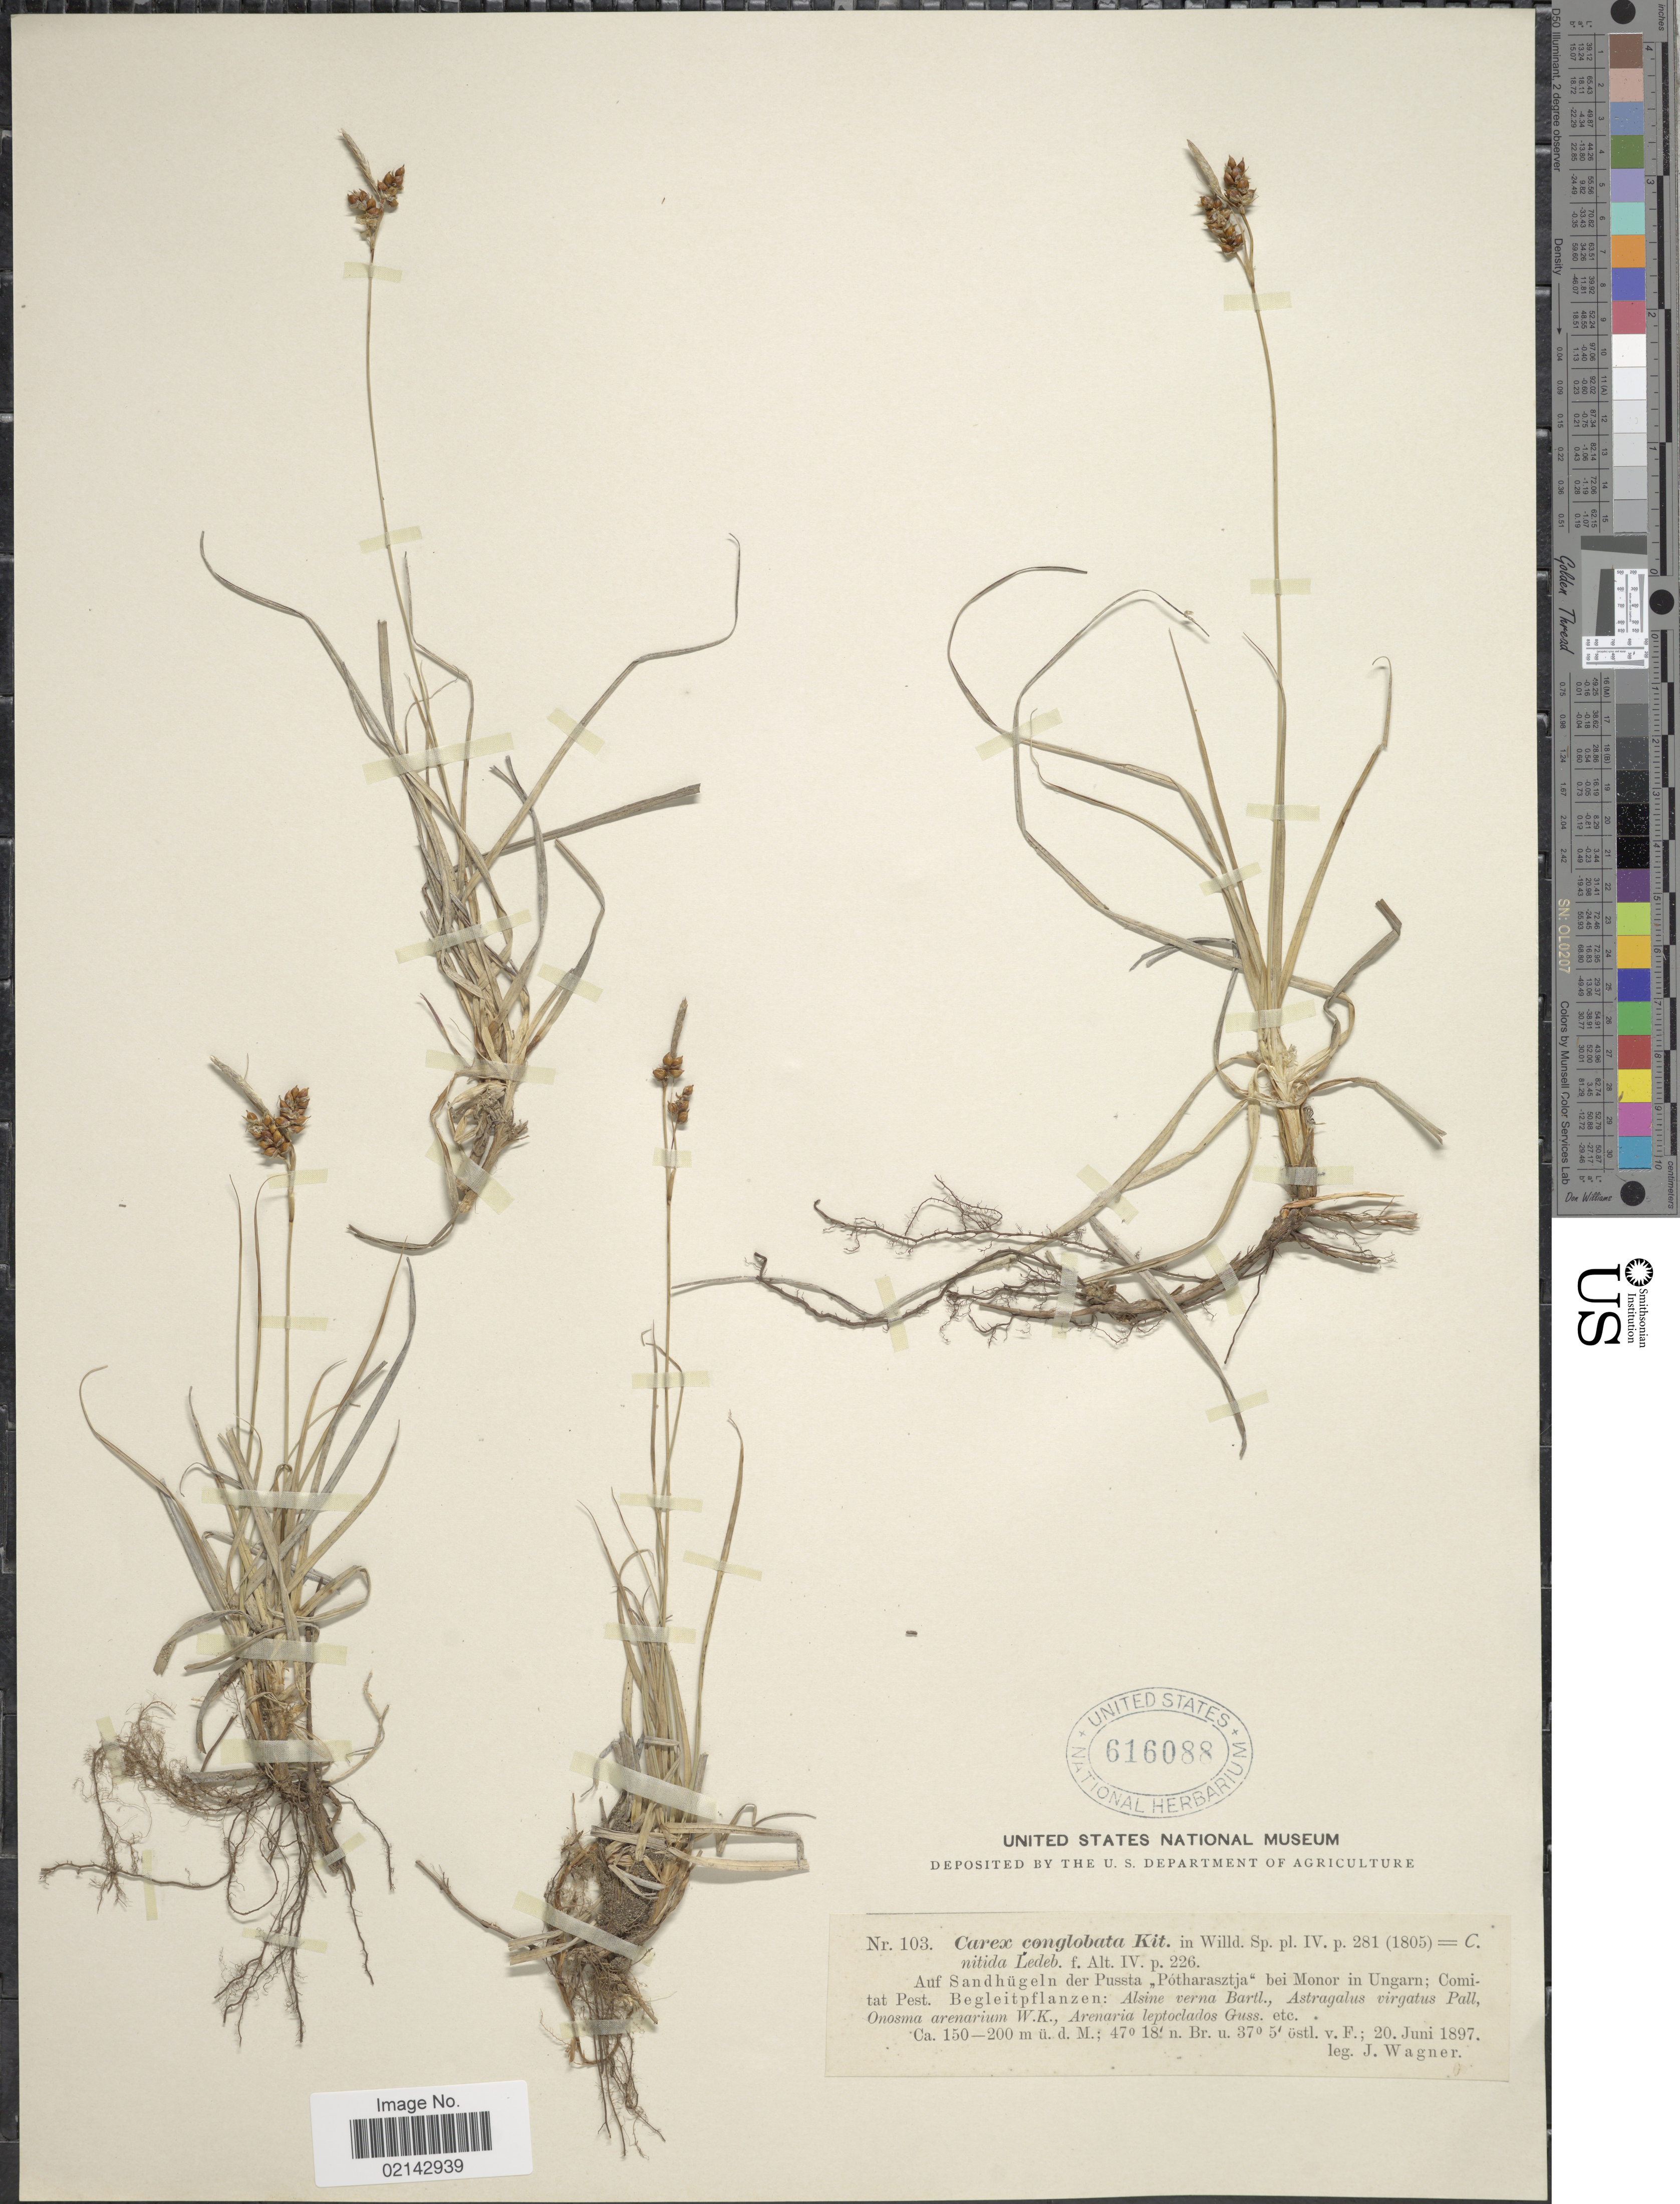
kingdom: Plantae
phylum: Tracheophyta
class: Liliopsida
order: Poales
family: Cyperaceae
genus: Carex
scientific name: Carex supina subsp. supina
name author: Willd. ex Wahlenb.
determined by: Strong, Mark T., (BOT), Smithsonian Institution - National Museum of Natural History (UNITED STATES)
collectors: J. Wagner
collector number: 103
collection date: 1897-06-20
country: Hungary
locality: Auf Sandhugeln der Pussta"Potharasztja"bei Monor in Ungarn; Comitat Pest.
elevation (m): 150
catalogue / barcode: US 616088